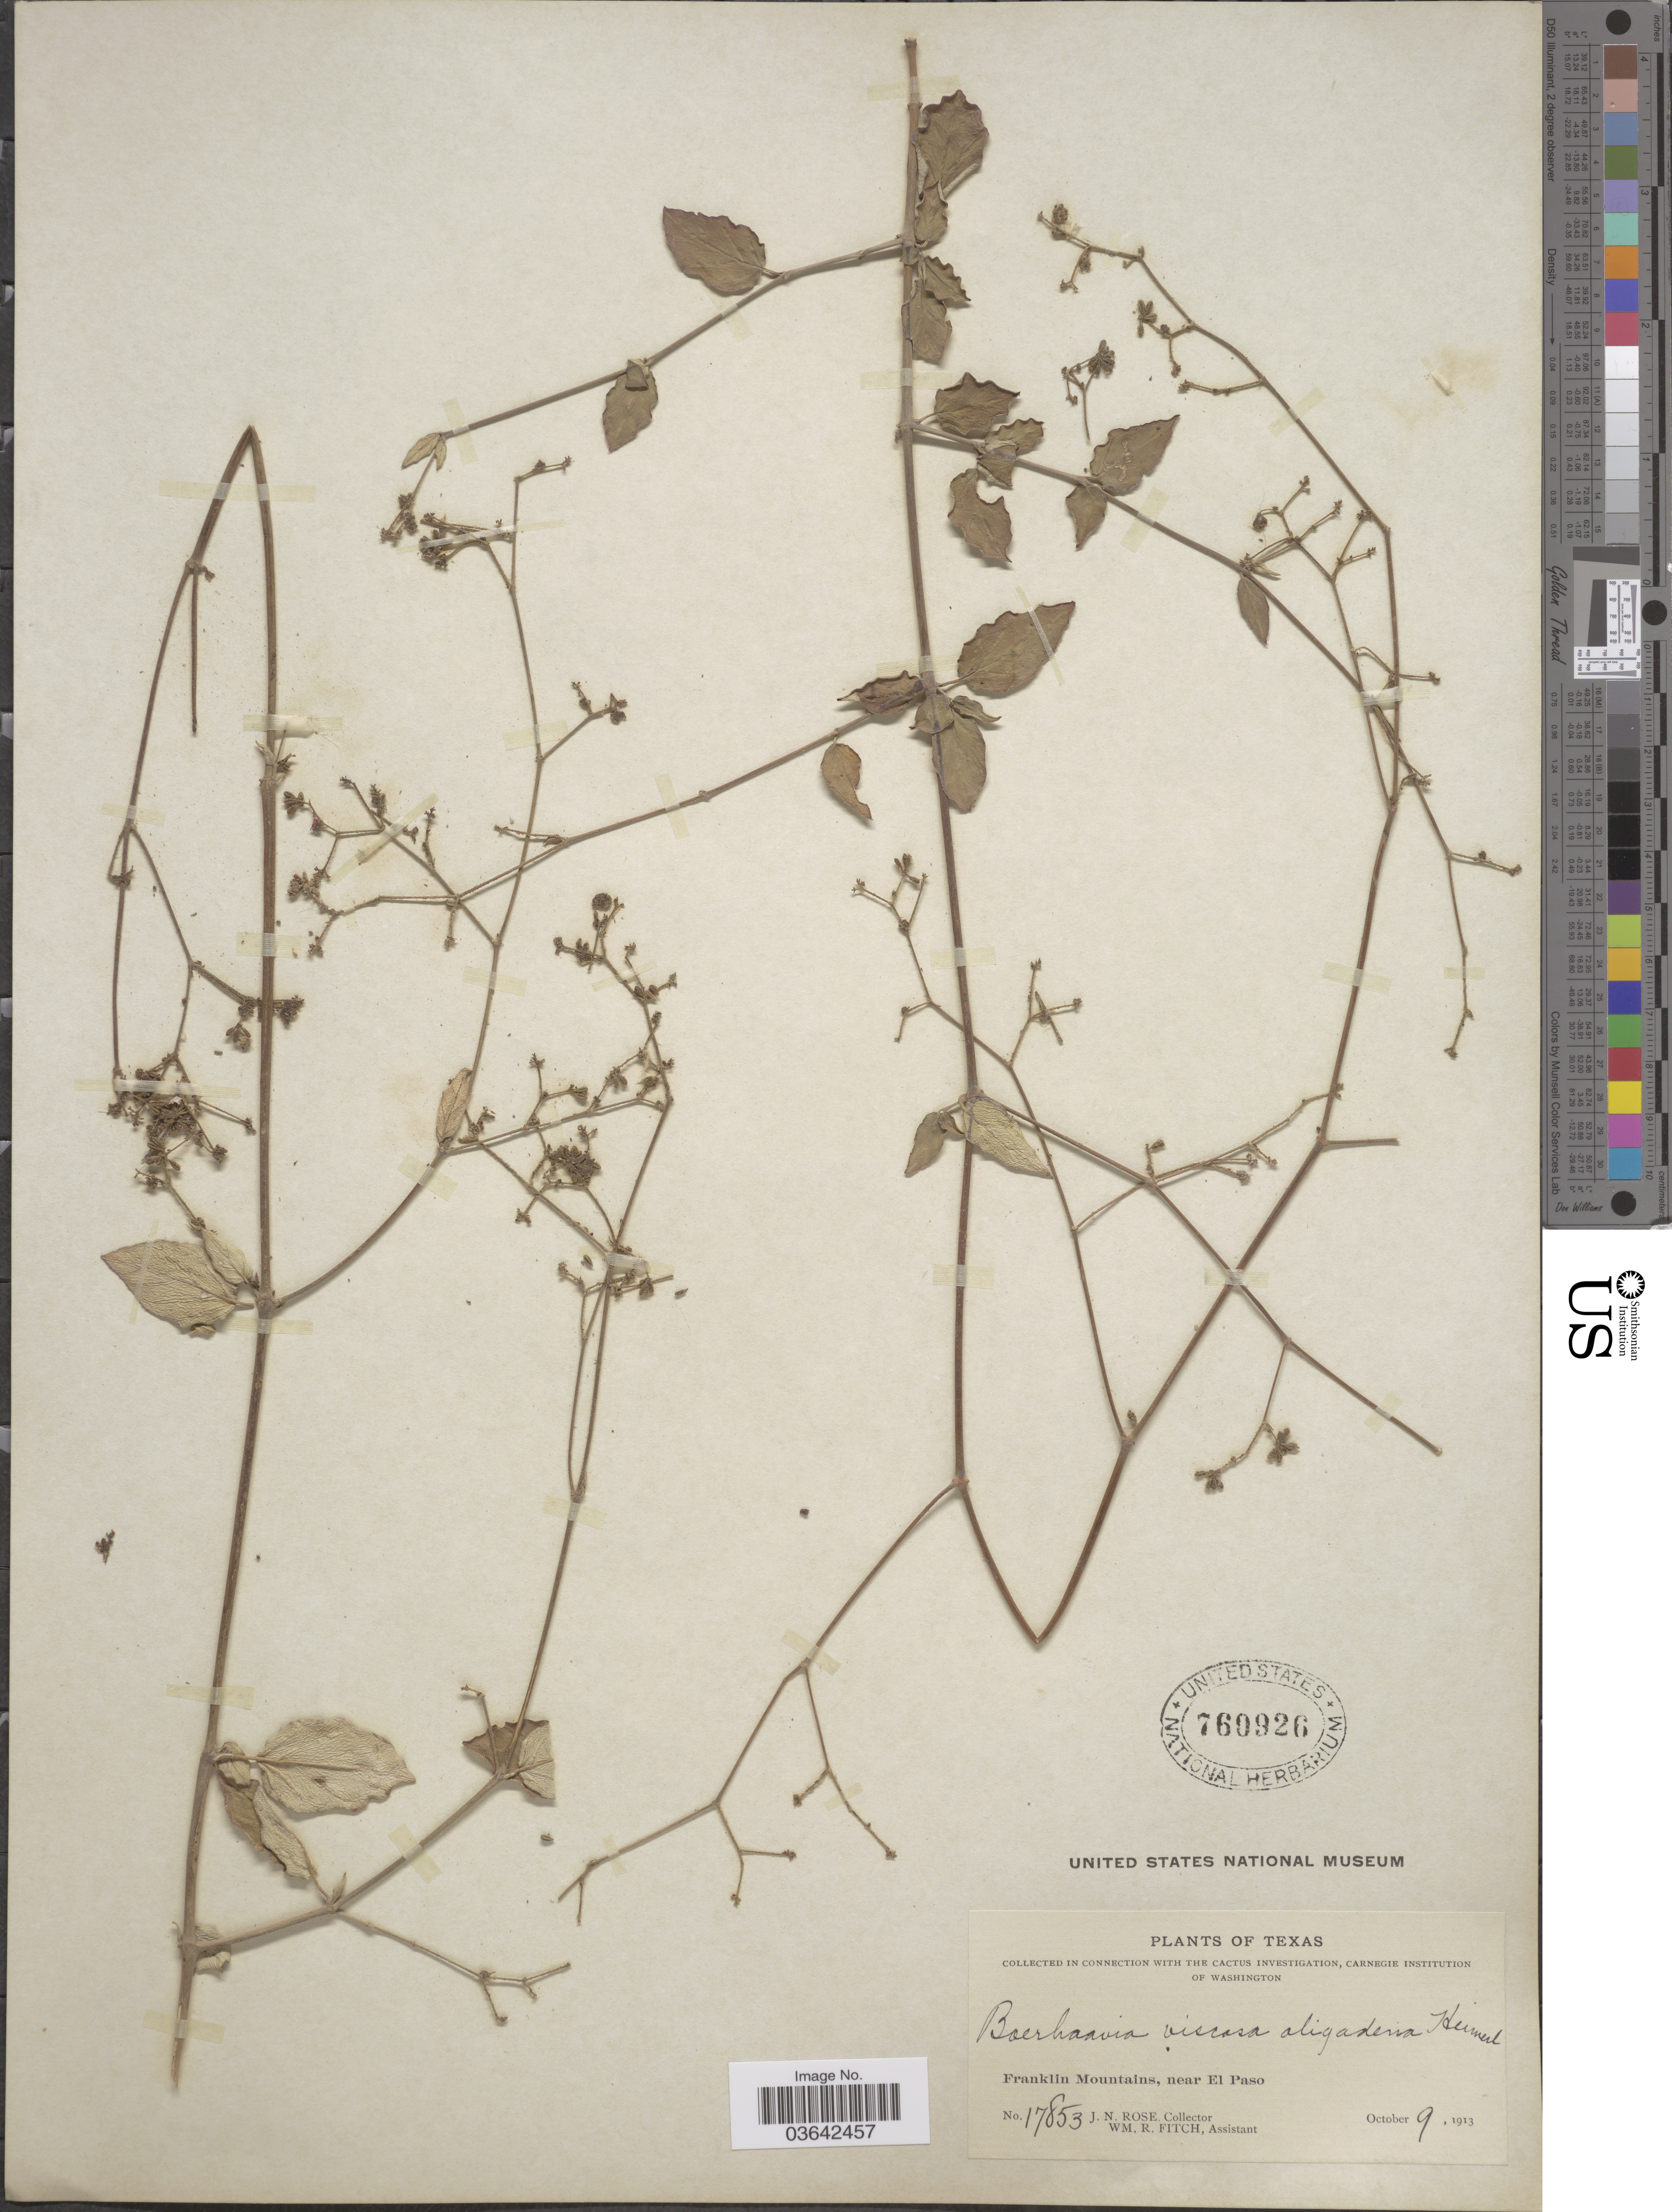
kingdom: Plantae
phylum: Tracheophyta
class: Magnoliopsida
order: Caryophyllales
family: Nyctaginaceae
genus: Boerhavia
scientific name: Boerhavia coccinea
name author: Mill.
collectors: J. N. Rose & W. R. Fitch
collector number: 17853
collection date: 1913-10-09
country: United States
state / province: Texas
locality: Franklin Mountains, near El Paso.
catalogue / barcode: US 760926